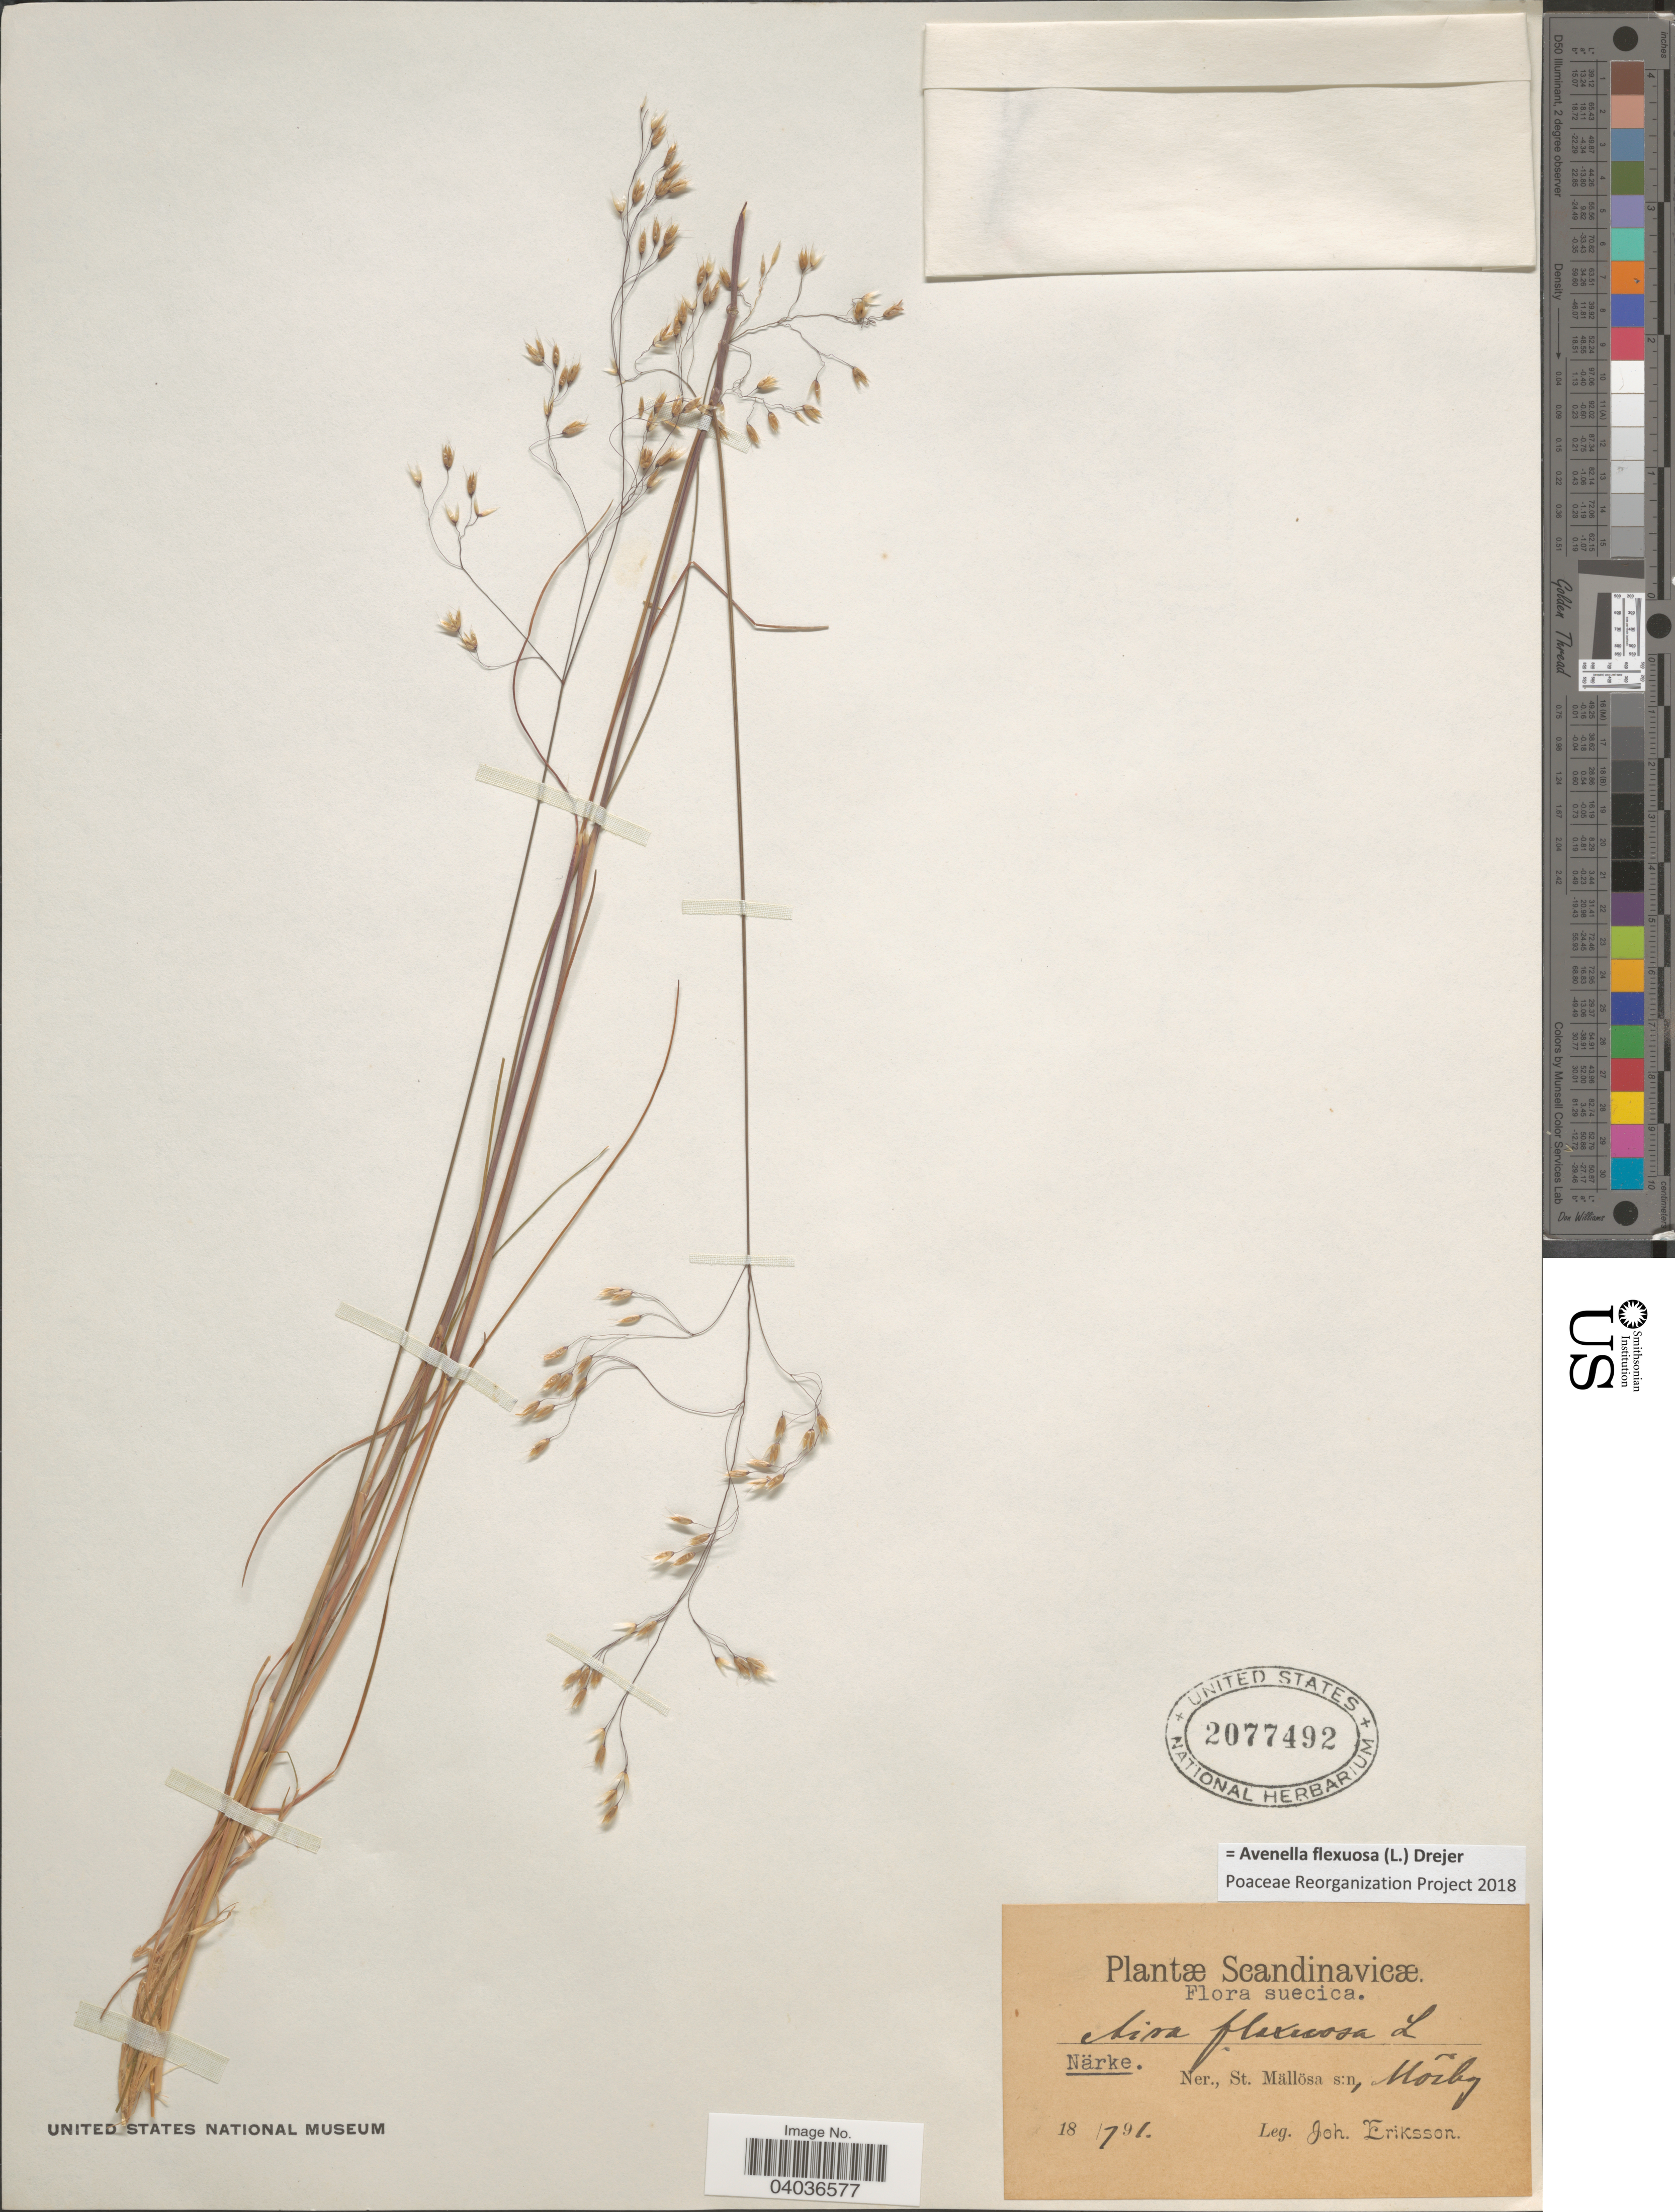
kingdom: Plantae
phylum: Tracheophyta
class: Liliopsida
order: Poales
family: Poaceae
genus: Avenella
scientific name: Avenella flexuosa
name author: (L.) Drejer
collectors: J. Eriksson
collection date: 1891-07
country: Sweden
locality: Scandinavicæ. Suecica. Närke. Ner., St. Mällösa s:n Mörbg.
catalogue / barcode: US 2077492